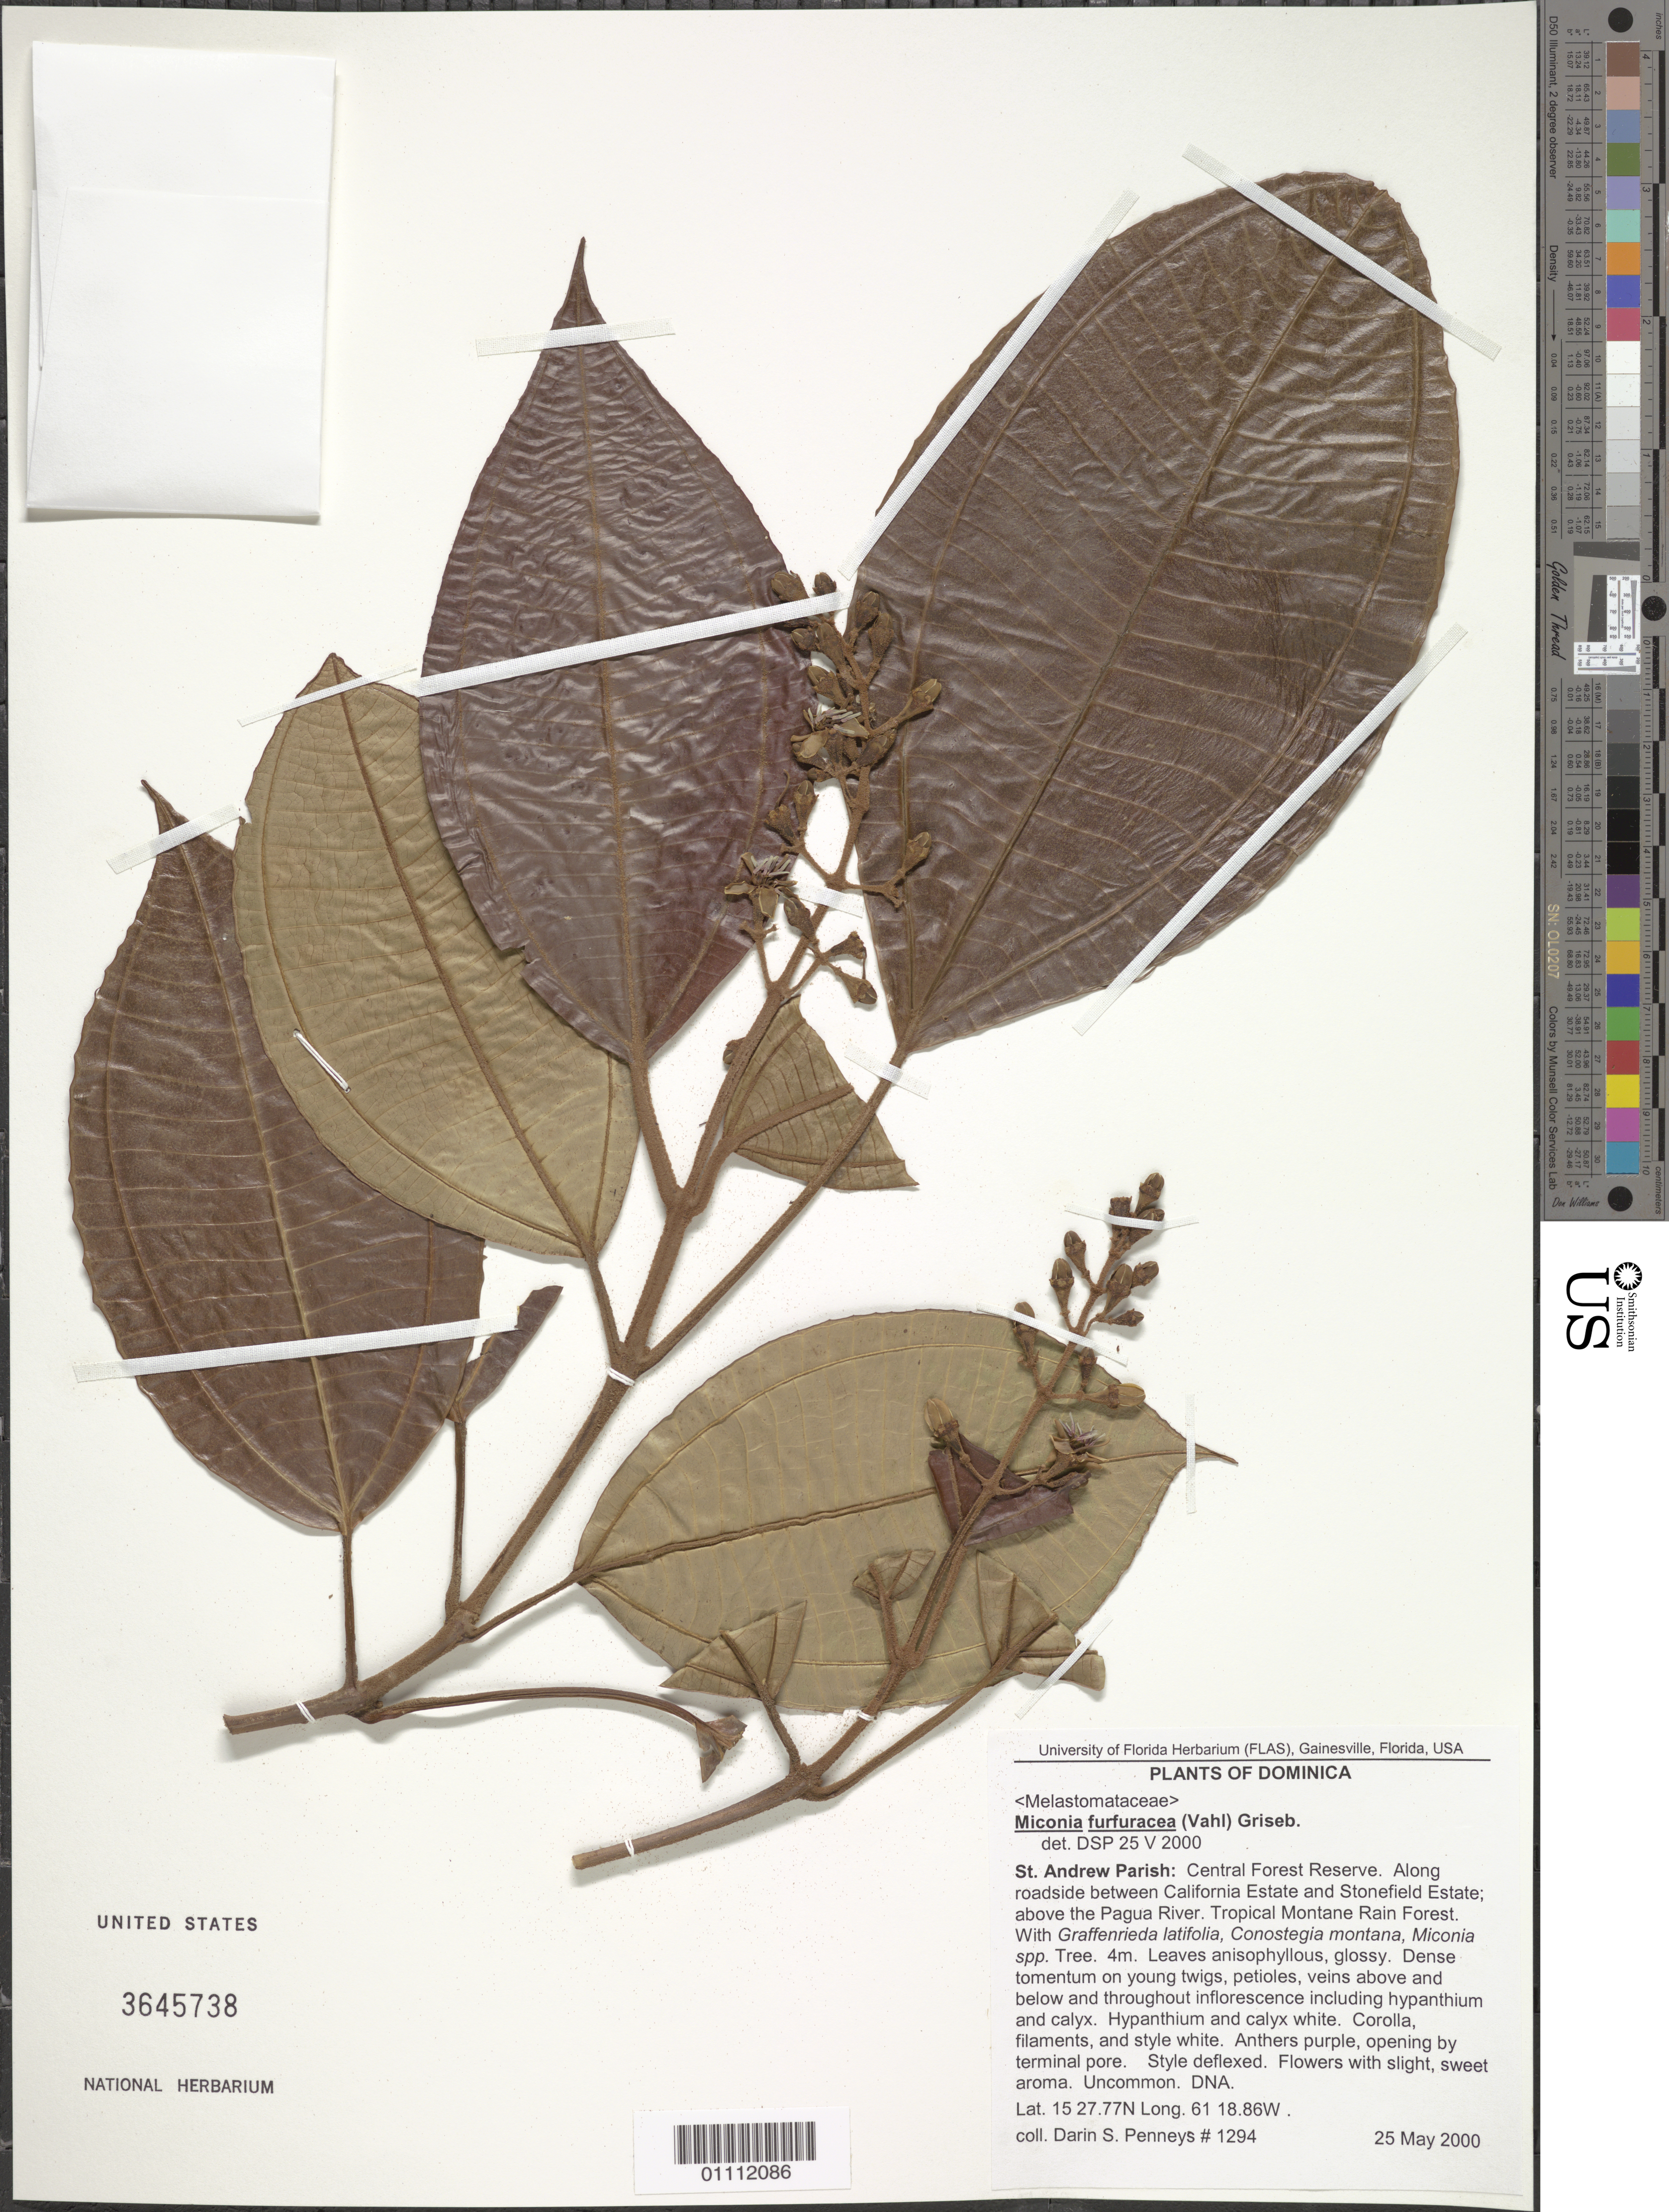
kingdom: Plantae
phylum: Tracheophyta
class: Magnoliopsida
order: Myrtales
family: Melastomataceae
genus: Miconia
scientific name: Miconia furfuracea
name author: (Vahl) Griseb.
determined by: Pennys, D. S.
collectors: D. S. Penneys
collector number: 1294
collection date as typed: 25 May 2000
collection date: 2000-05-25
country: Dominica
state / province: St. Andrew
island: Dominica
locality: Central Forest Reserve, roadside between California Estate and Stonefield Estate, above the Pagua River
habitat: Tropical montane rain forest; with Conostegia montana, Miconia spp.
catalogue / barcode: US 3645738